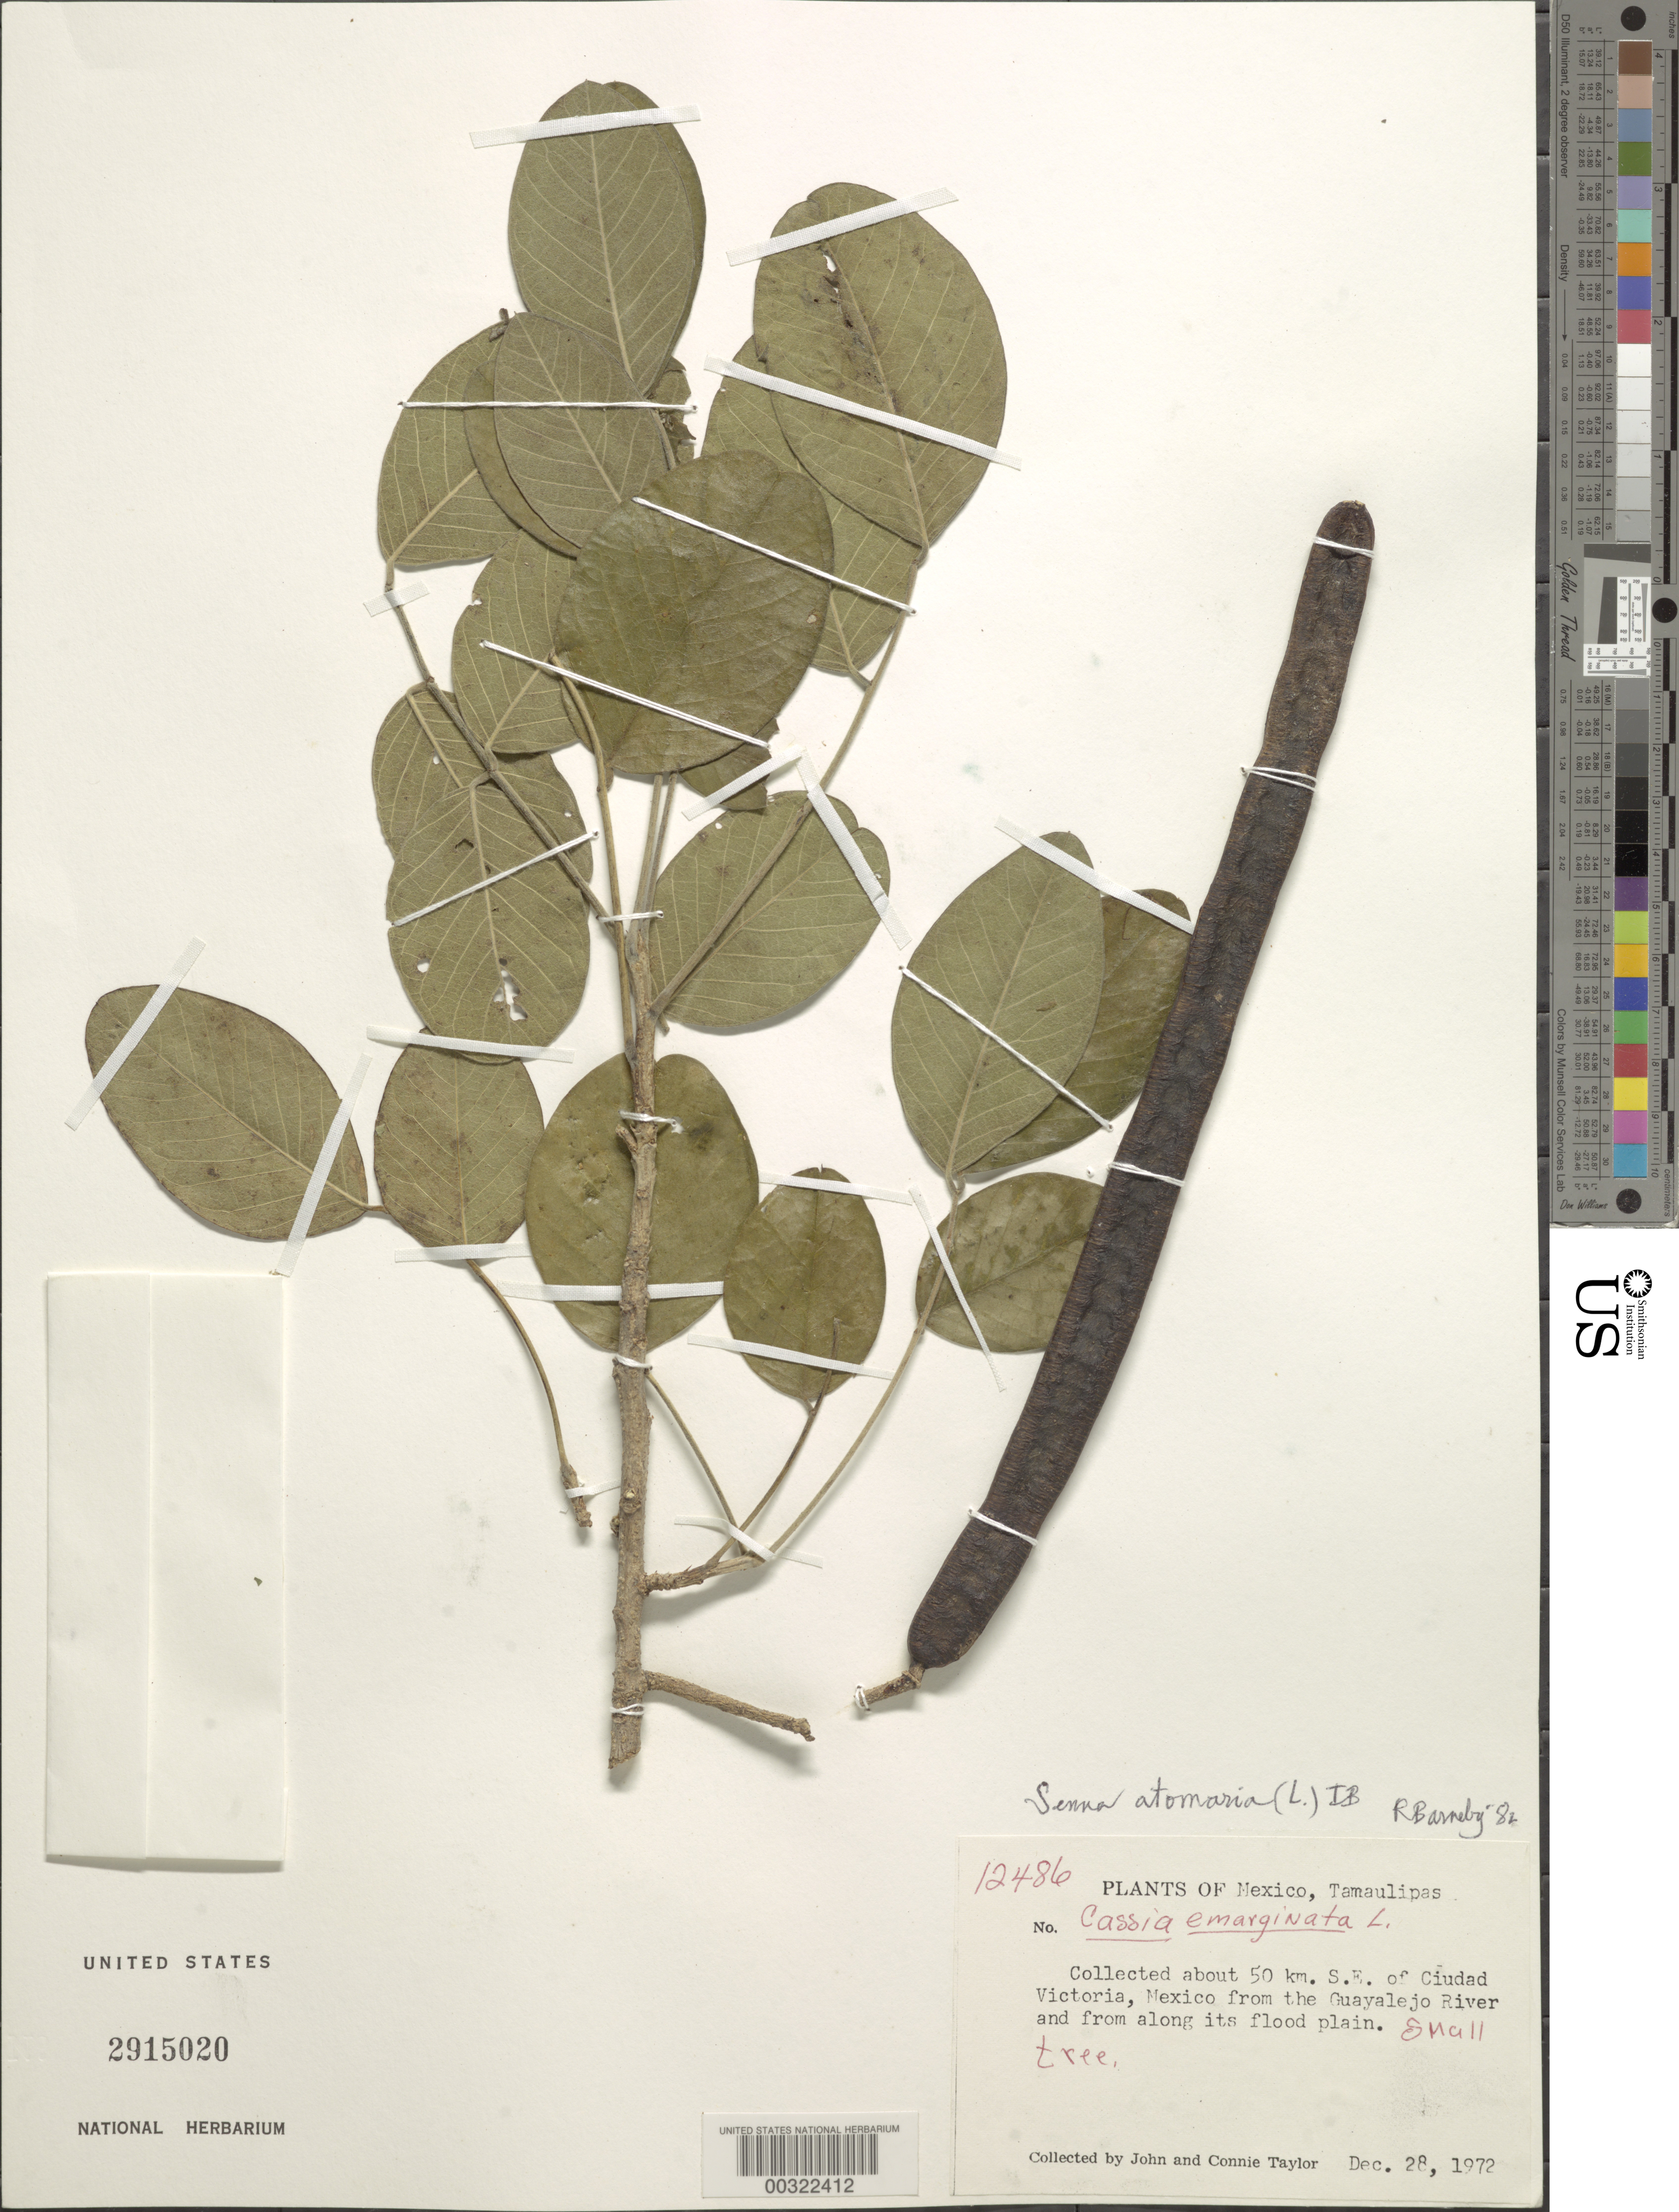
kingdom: Plantae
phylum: Tracheophyta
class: Magnoliopsida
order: Fabales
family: Fabaceae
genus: Senna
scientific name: Senna atomaria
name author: (L.) H.S. Irwin & Barneby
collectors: J. Taylor & C. Taylor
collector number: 12486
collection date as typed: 28 Dec 1972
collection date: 1972-12-28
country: Mexico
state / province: Tamaulipas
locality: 50 km SE of Ciudad Victoria, from the Guayalejo River and from along its flood plain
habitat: Along river and flood plain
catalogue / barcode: US 2915020